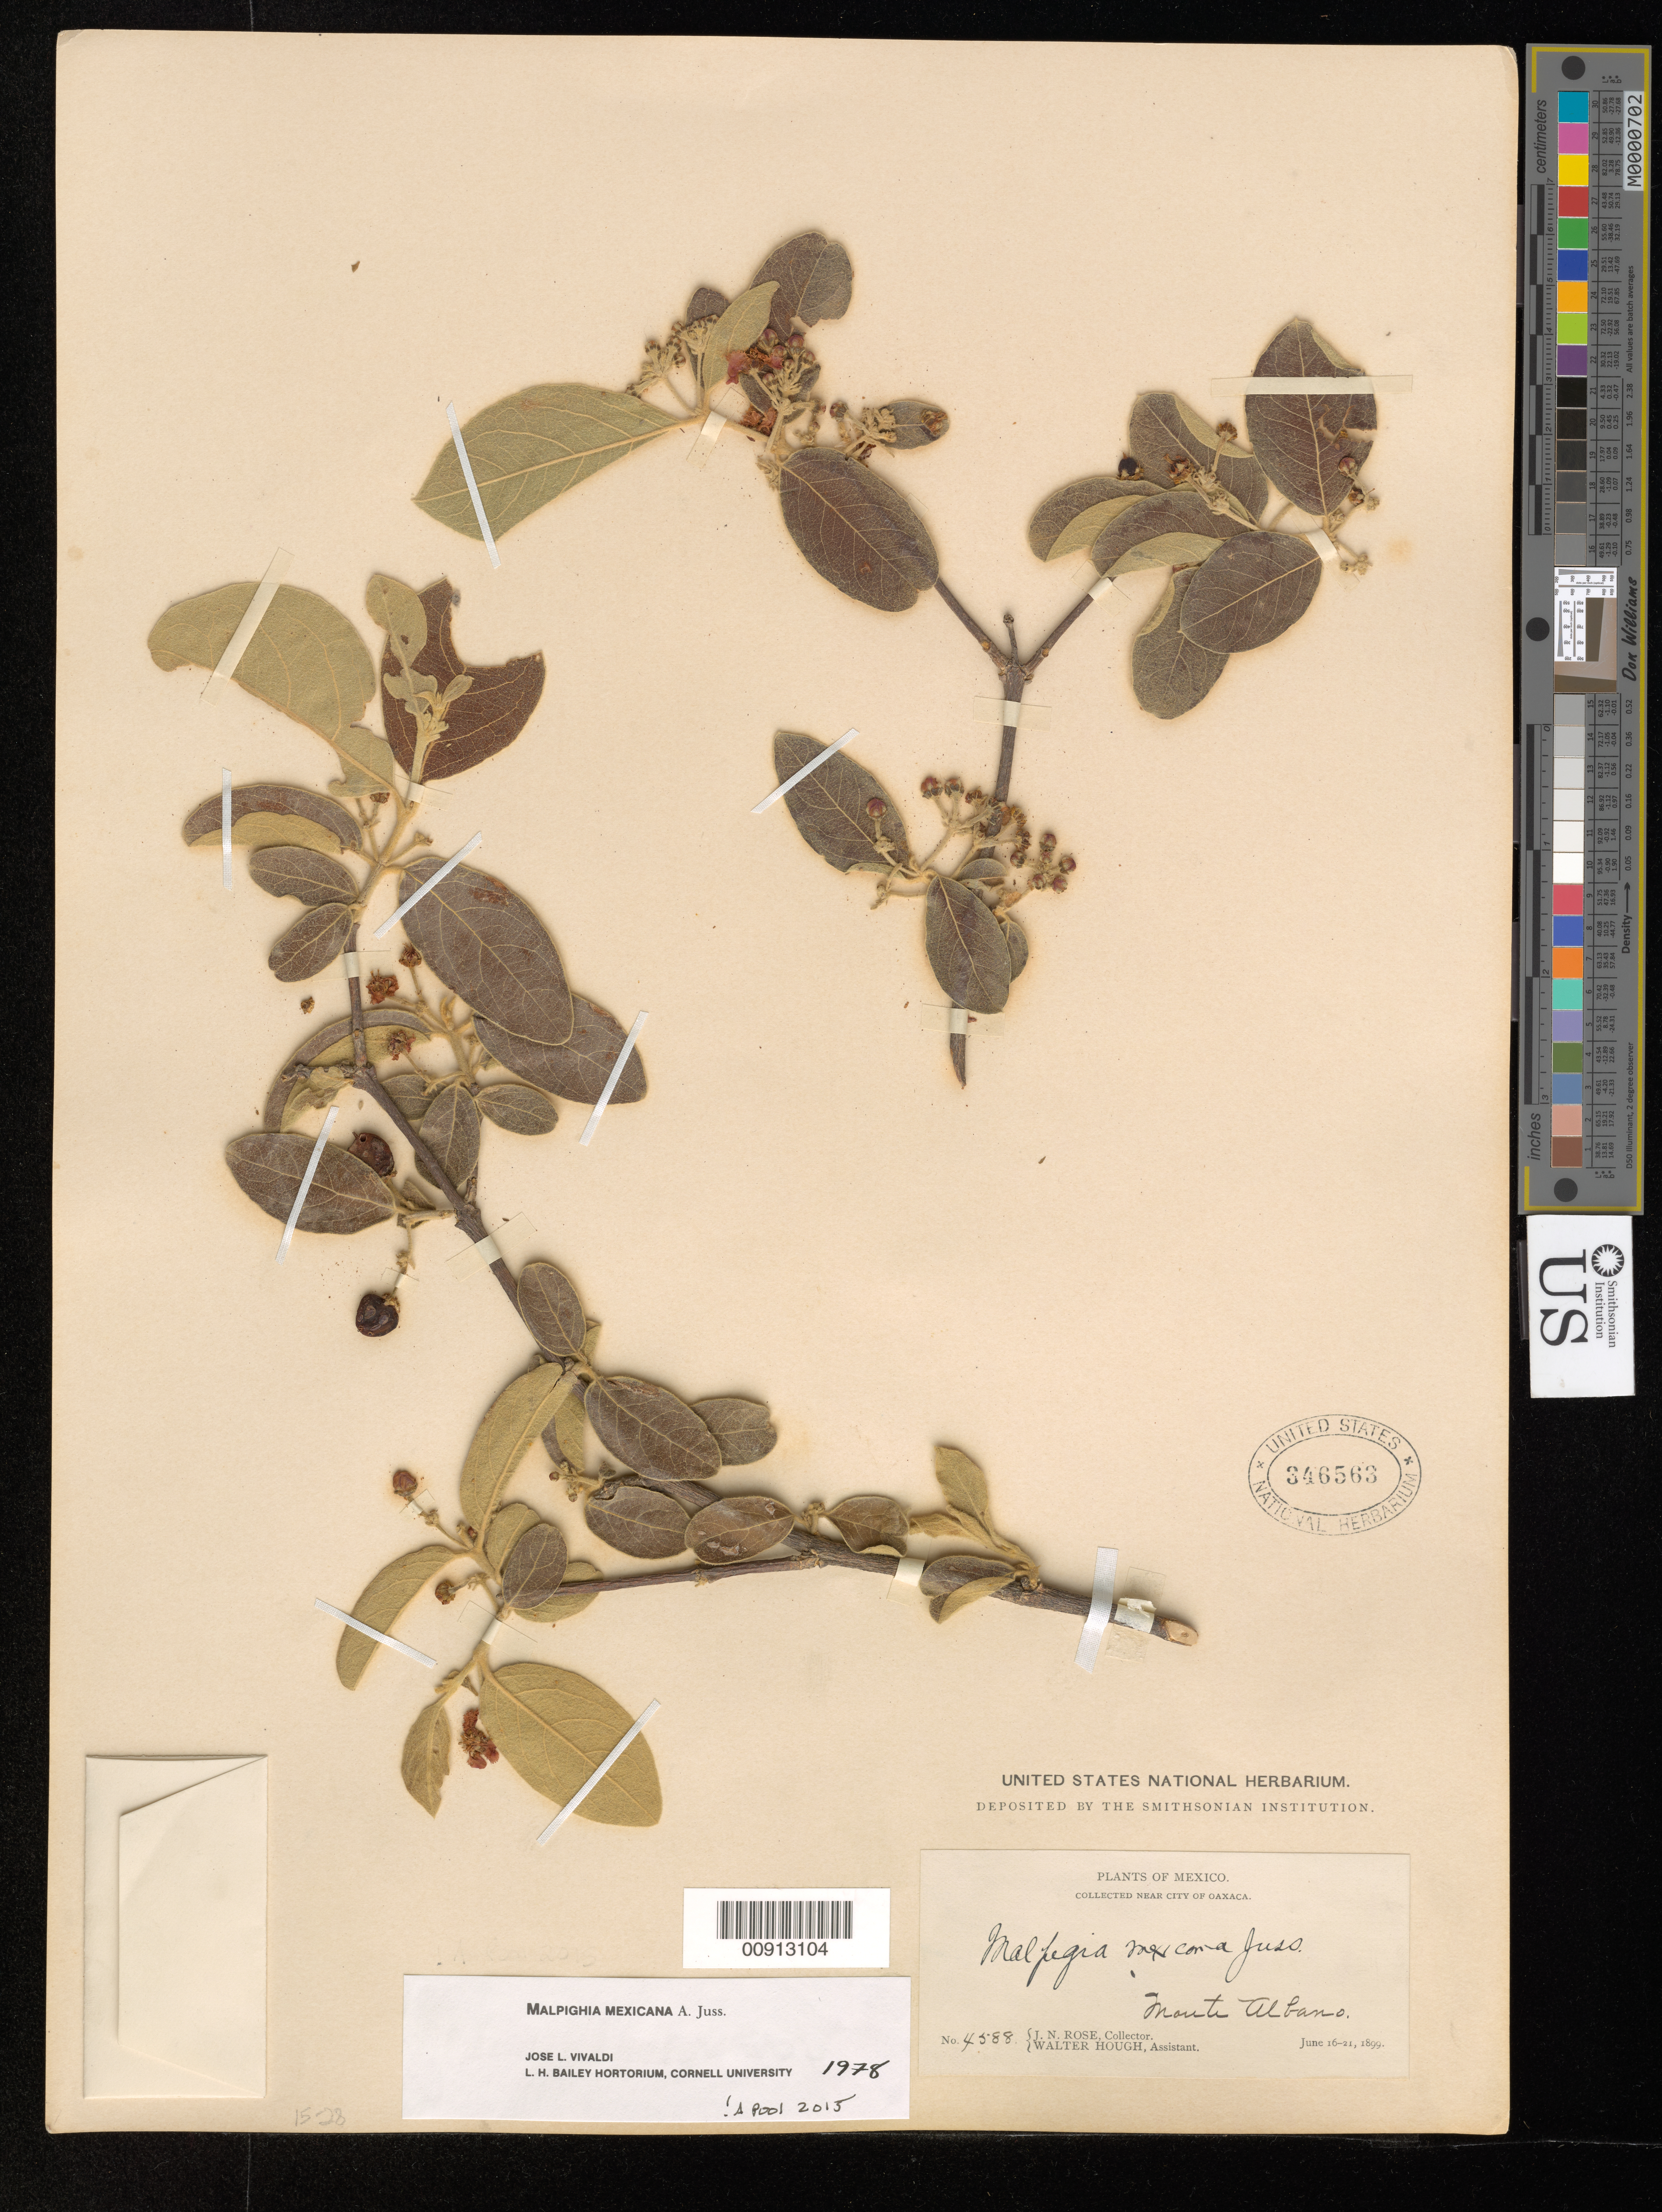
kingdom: Plantae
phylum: Tracheophyta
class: Magnoliopsida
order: Malpighiales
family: Malpighiaceae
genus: Malpighia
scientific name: Malpighia mexicana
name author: A. Juss.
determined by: Vivaldi, J. L., (BH), Cornell University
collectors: J. N. Rose & W. Hough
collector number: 4588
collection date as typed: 16 Jun 1899 to 21 Jun 1899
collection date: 1899-06-16/1899-06-21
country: Mexico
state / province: Oaxaca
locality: Monte Albano [sic], near City of Oaxaca.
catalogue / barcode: US 346563